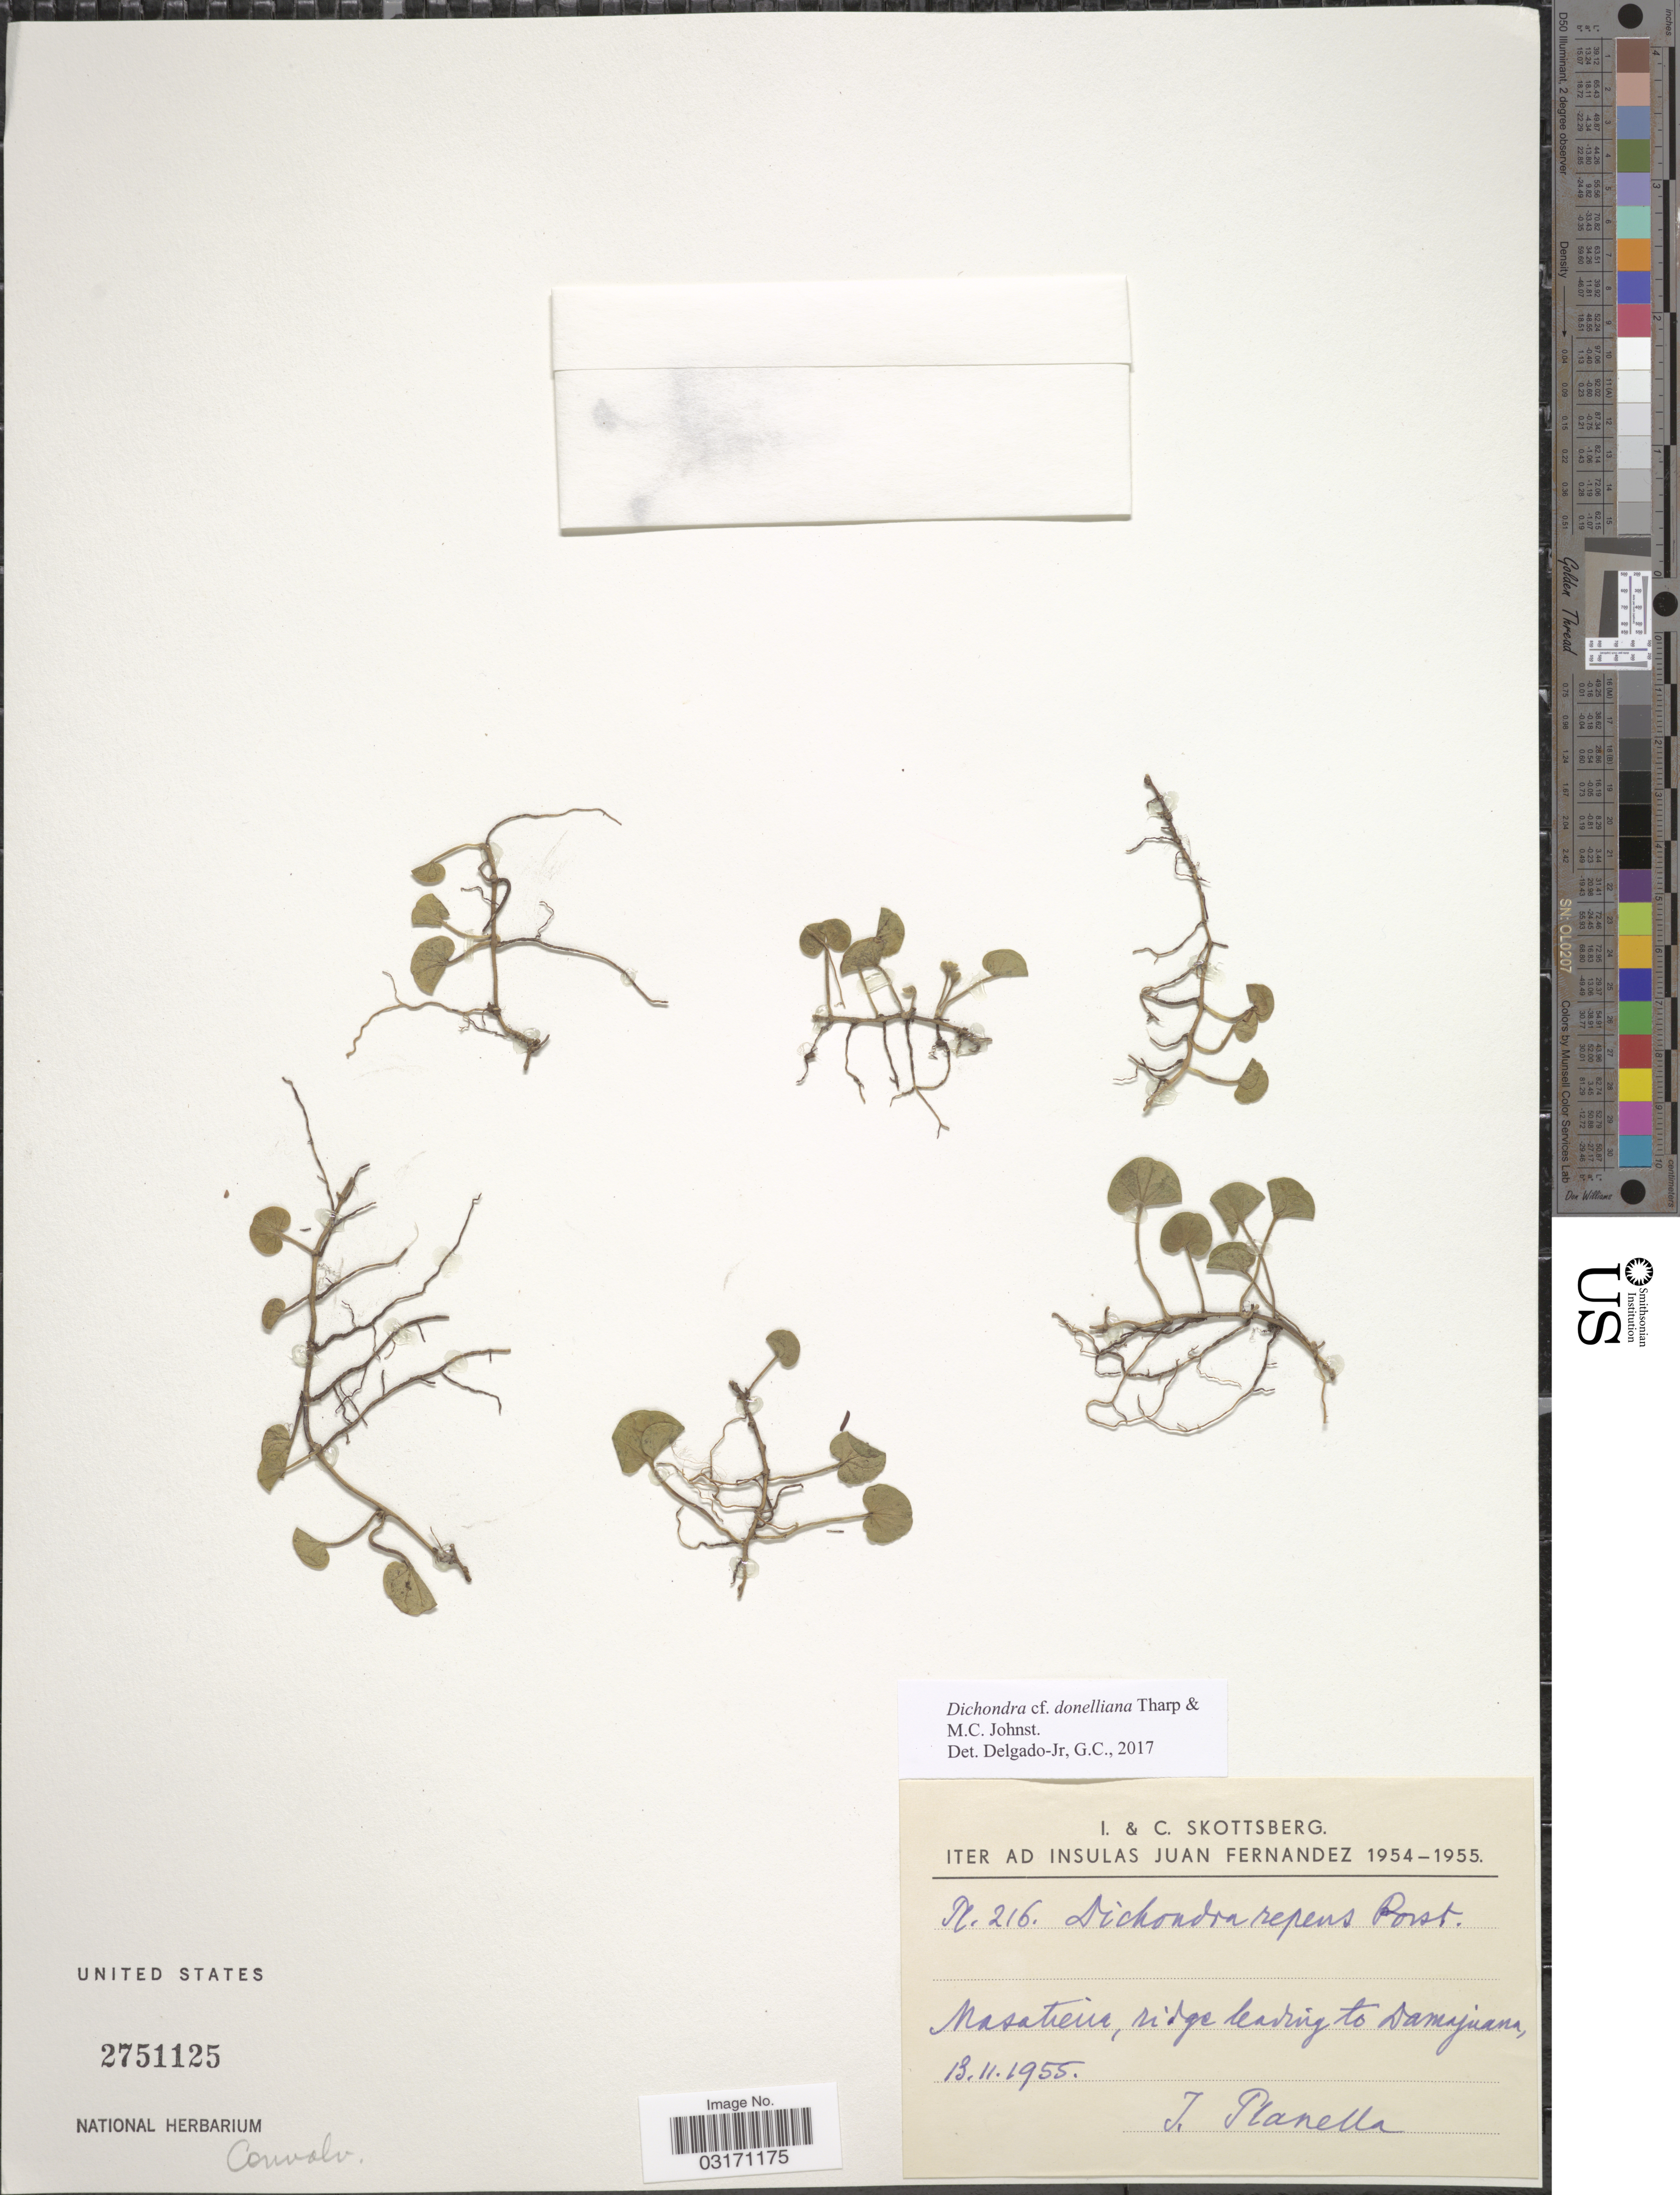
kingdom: Plantae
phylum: Tracheophyta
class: Magnoliopsida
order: Solanales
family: Convolvulaceae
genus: Dichondra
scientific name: Dichondra donelliana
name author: Tharp & M.C. Johnst.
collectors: I. Planella, I. Skottsberg & C. Skottsberg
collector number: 216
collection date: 1955-11-13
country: Chile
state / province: Valparaíso (V)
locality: Insulas Juan Fernandez. Masatierra, ridge leading to Damajuana.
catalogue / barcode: US 2751125